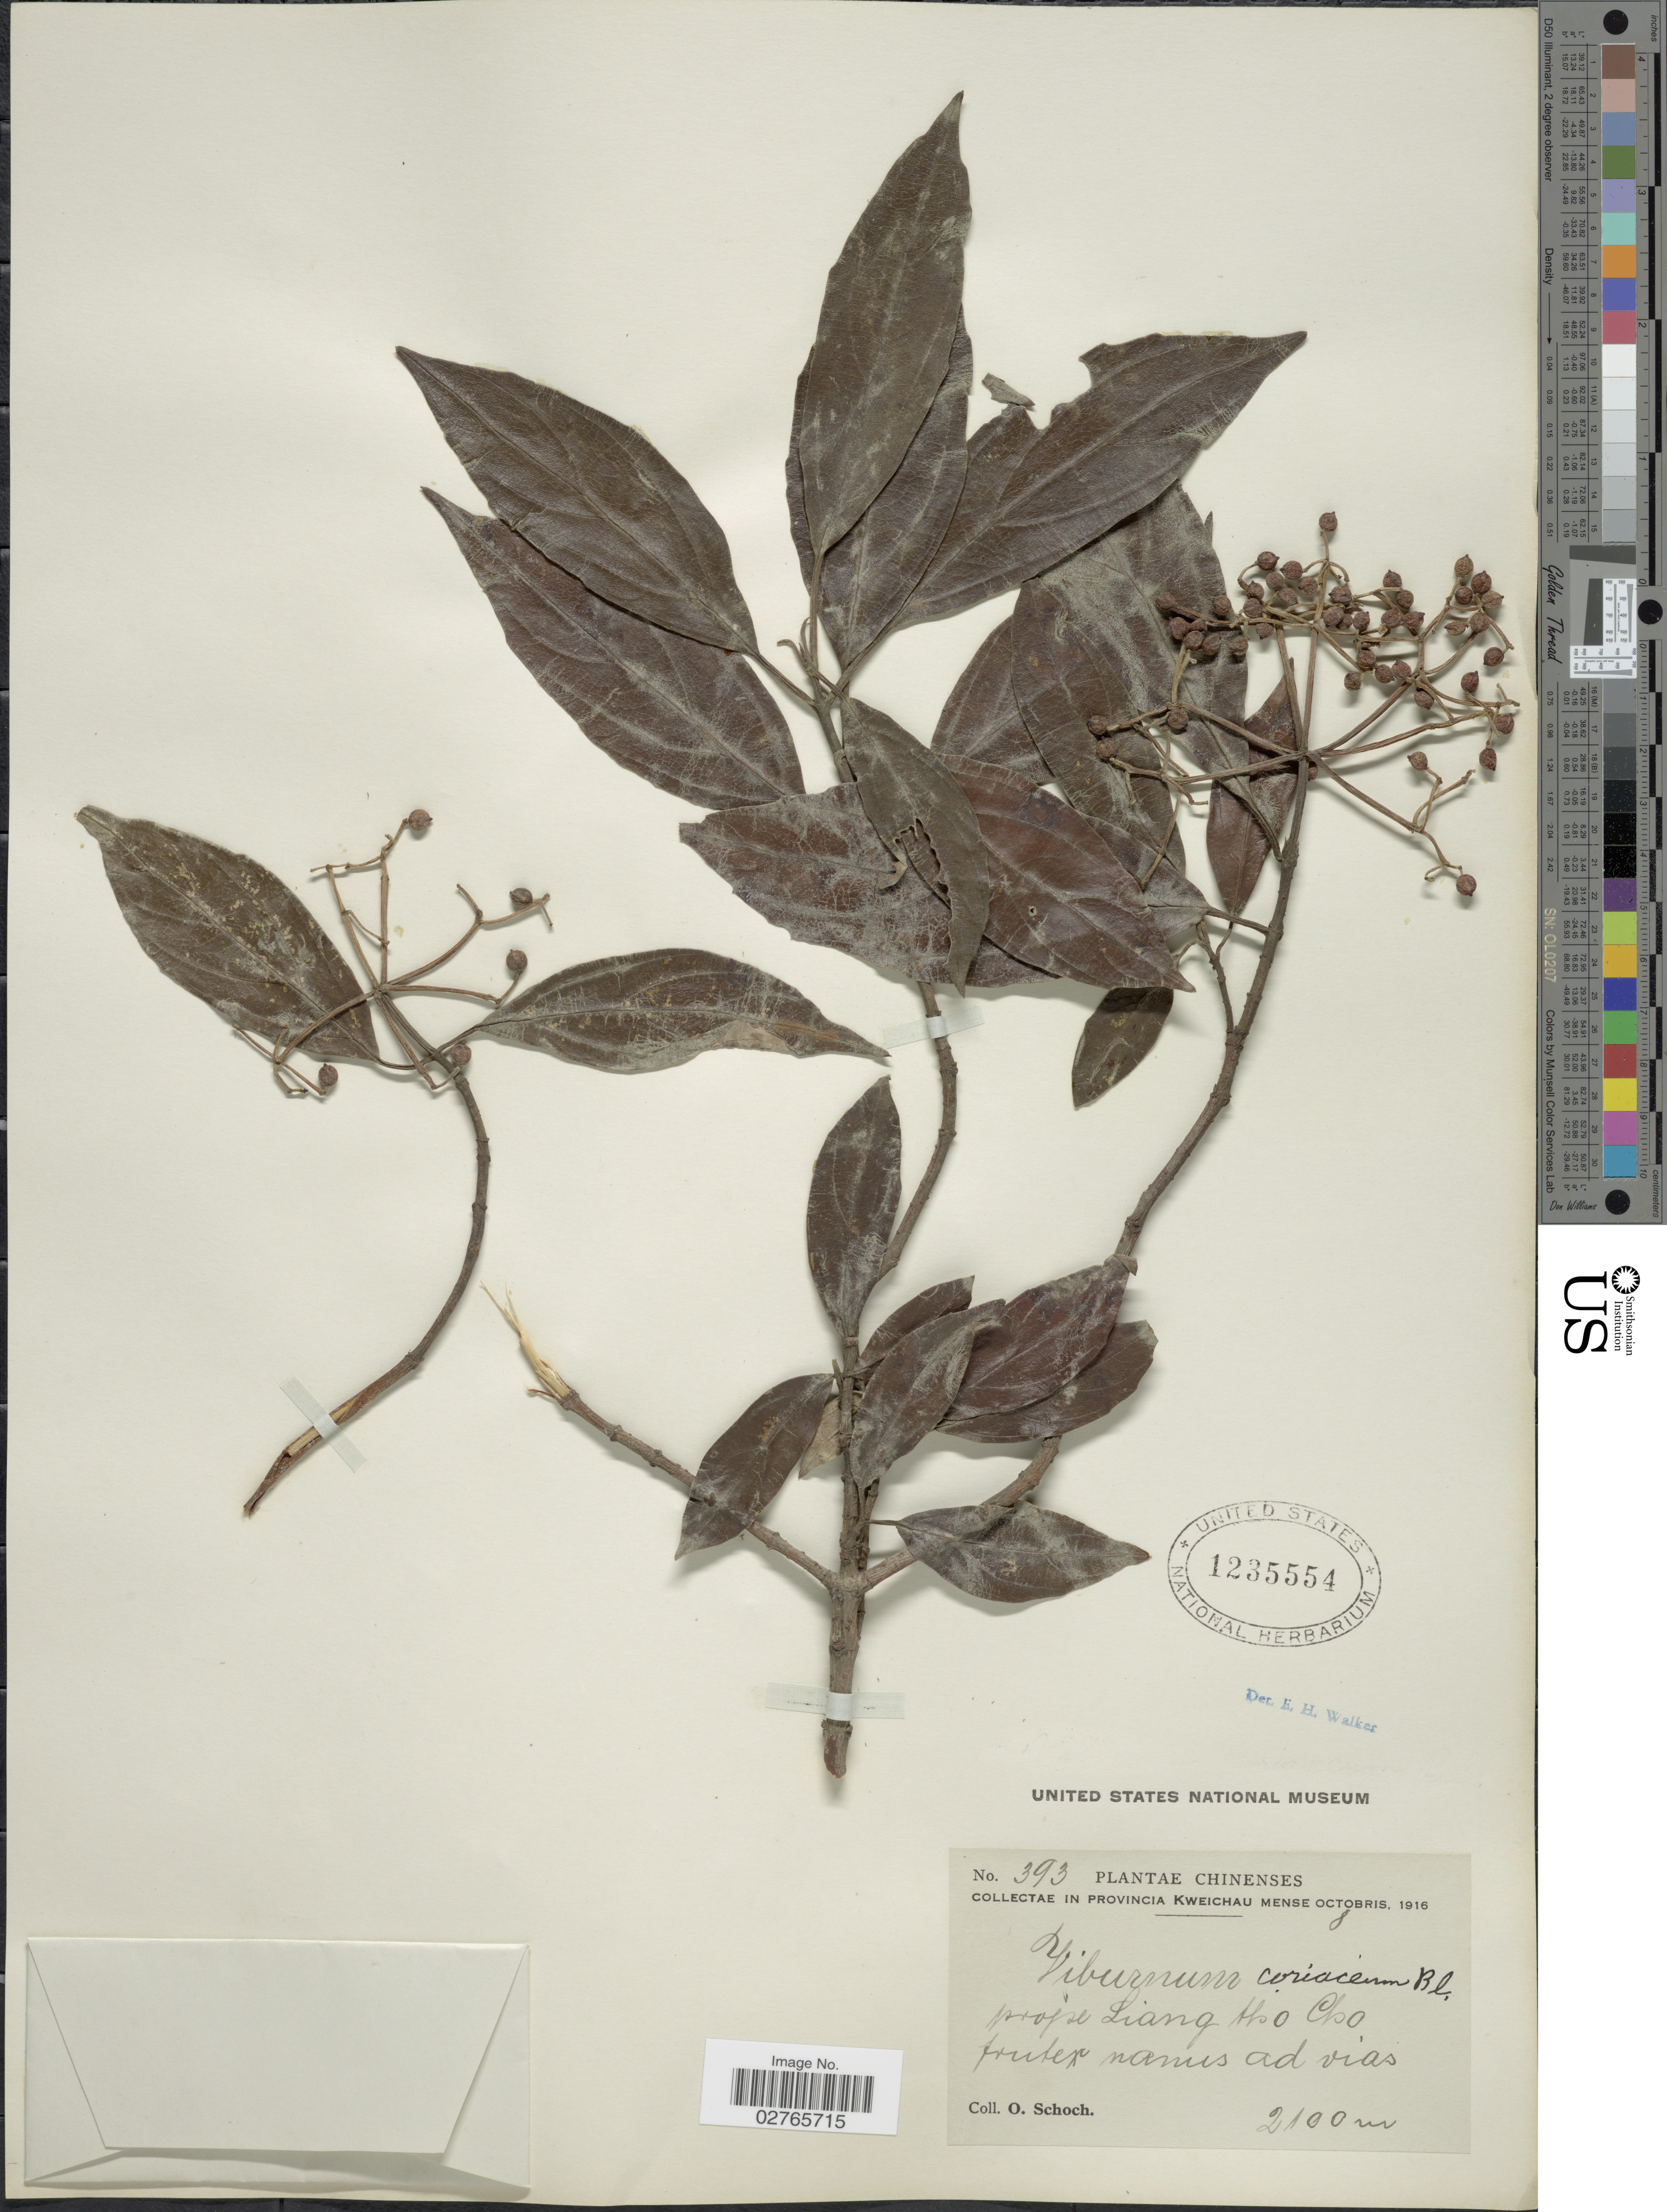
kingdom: Plantae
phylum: Tracheophyta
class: Magnoliopsida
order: Dipsacales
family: Viburnaceae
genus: Viburnum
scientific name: Viburnum cylindricum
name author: Buch.-Ham.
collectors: O. Schoch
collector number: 393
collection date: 1916-10-08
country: China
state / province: Guizhou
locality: In provincia Kweichau, prope Liang Ho Cho.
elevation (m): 2100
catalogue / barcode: US 1235554